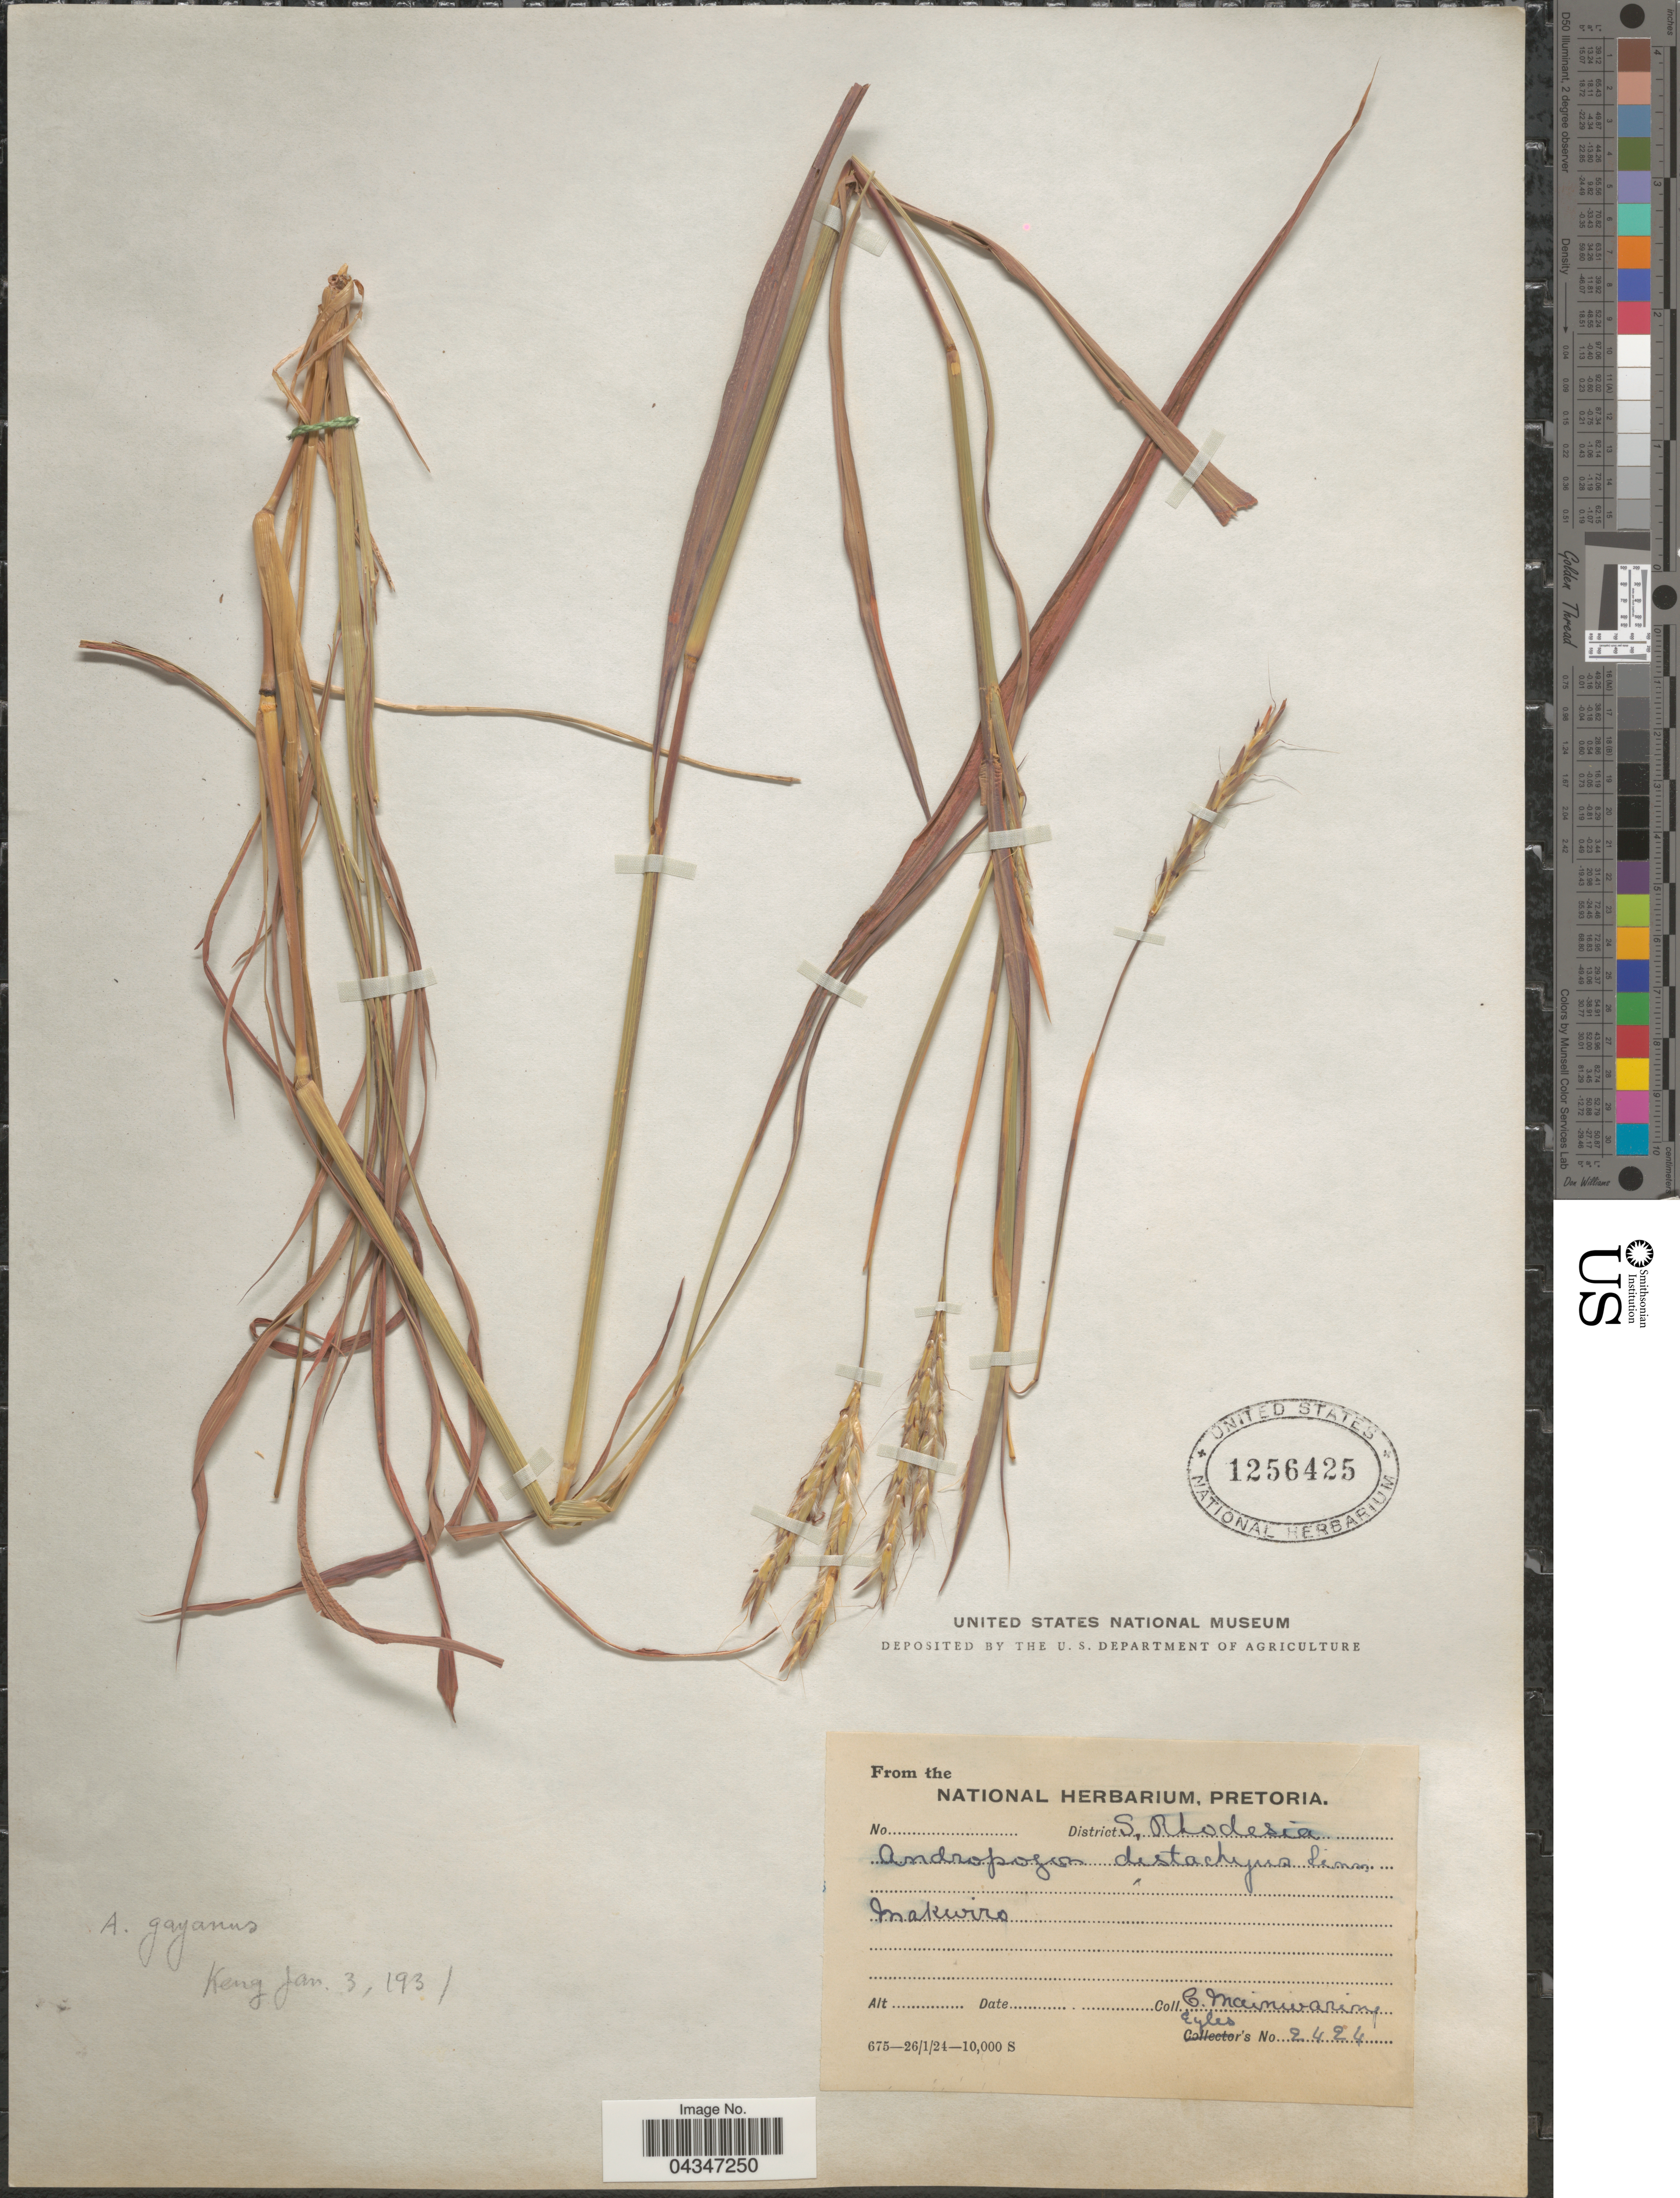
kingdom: Plantae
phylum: Tracheophyta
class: Liliopsida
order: Poales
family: Poaceae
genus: Andropogon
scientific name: Andropogon gayanus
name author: Kunth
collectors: C. Mainwaring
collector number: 2424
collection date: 1931-01-03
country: Zimbabwe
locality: District S. Rhodesia. Makwiro.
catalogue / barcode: US 1256425